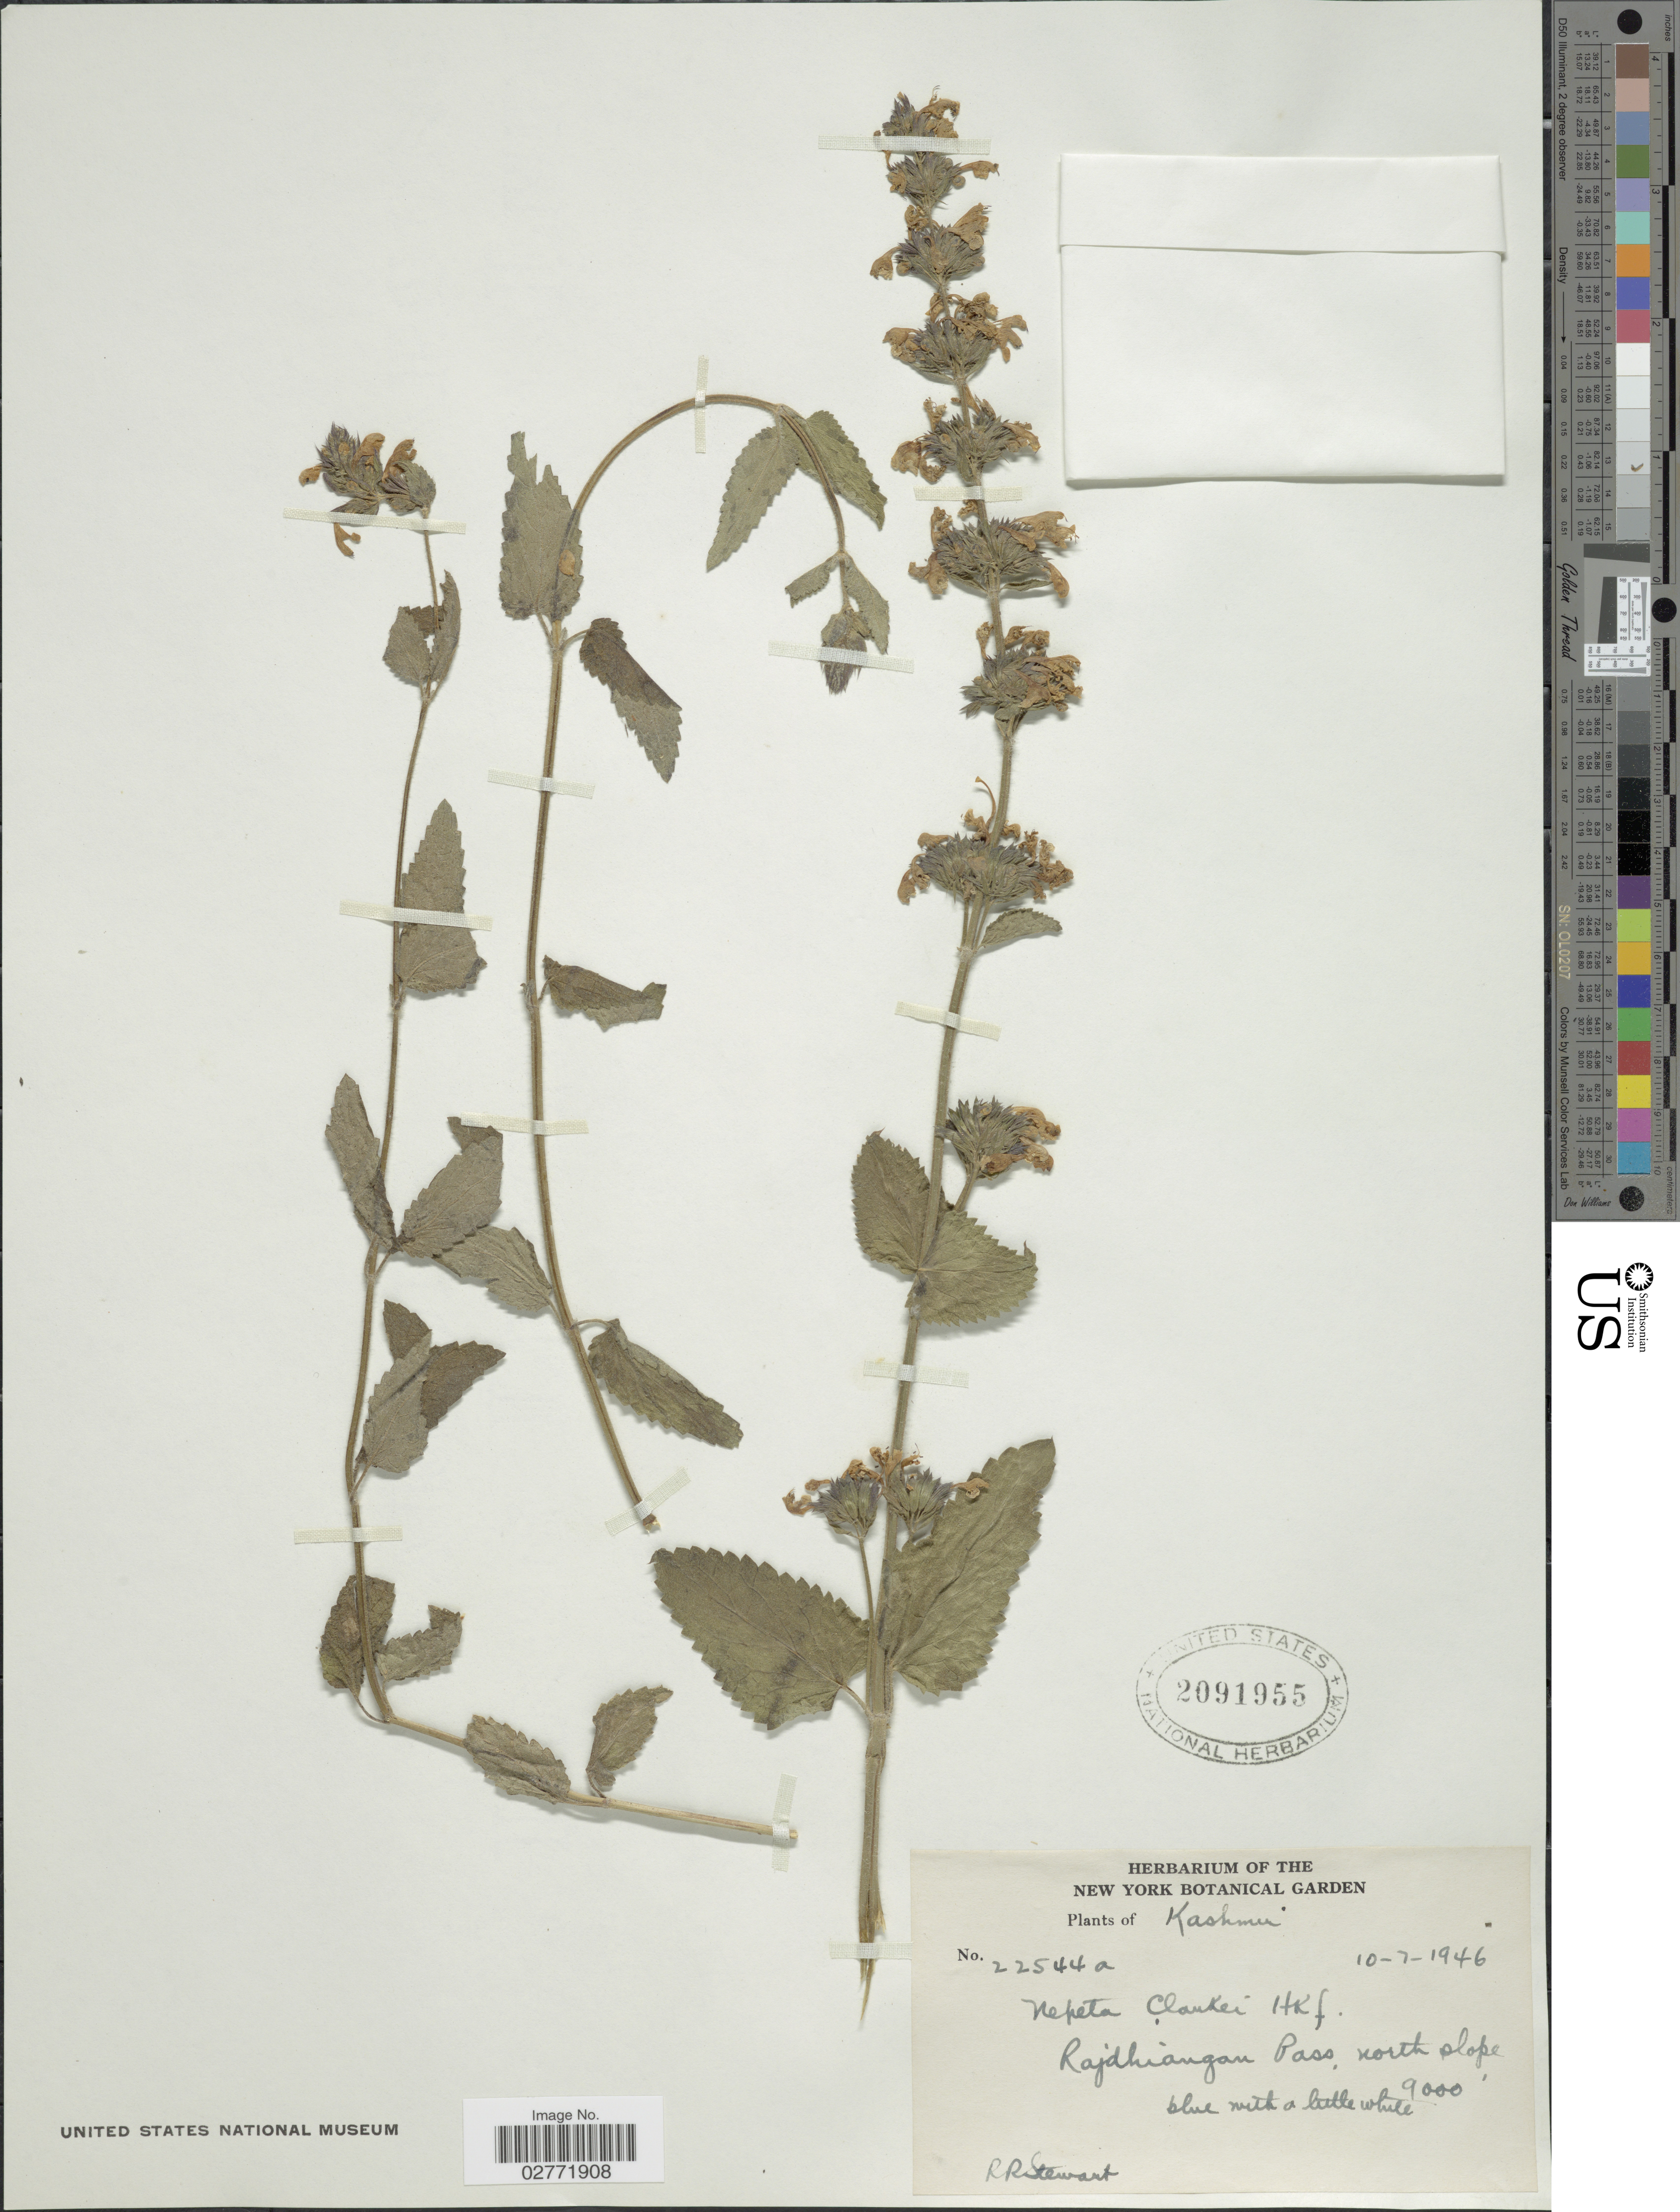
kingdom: Plantae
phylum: Tracheophyta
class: Magnoliopsida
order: Lamiales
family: Lamiaceae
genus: Nepeta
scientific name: Nepeta clarkei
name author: Hook. f.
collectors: R. R. Stewart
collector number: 22544a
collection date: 1946-07-10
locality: Kashmir, Rajdhiangan Pass, north slope.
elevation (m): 2743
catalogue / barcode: US 2091955